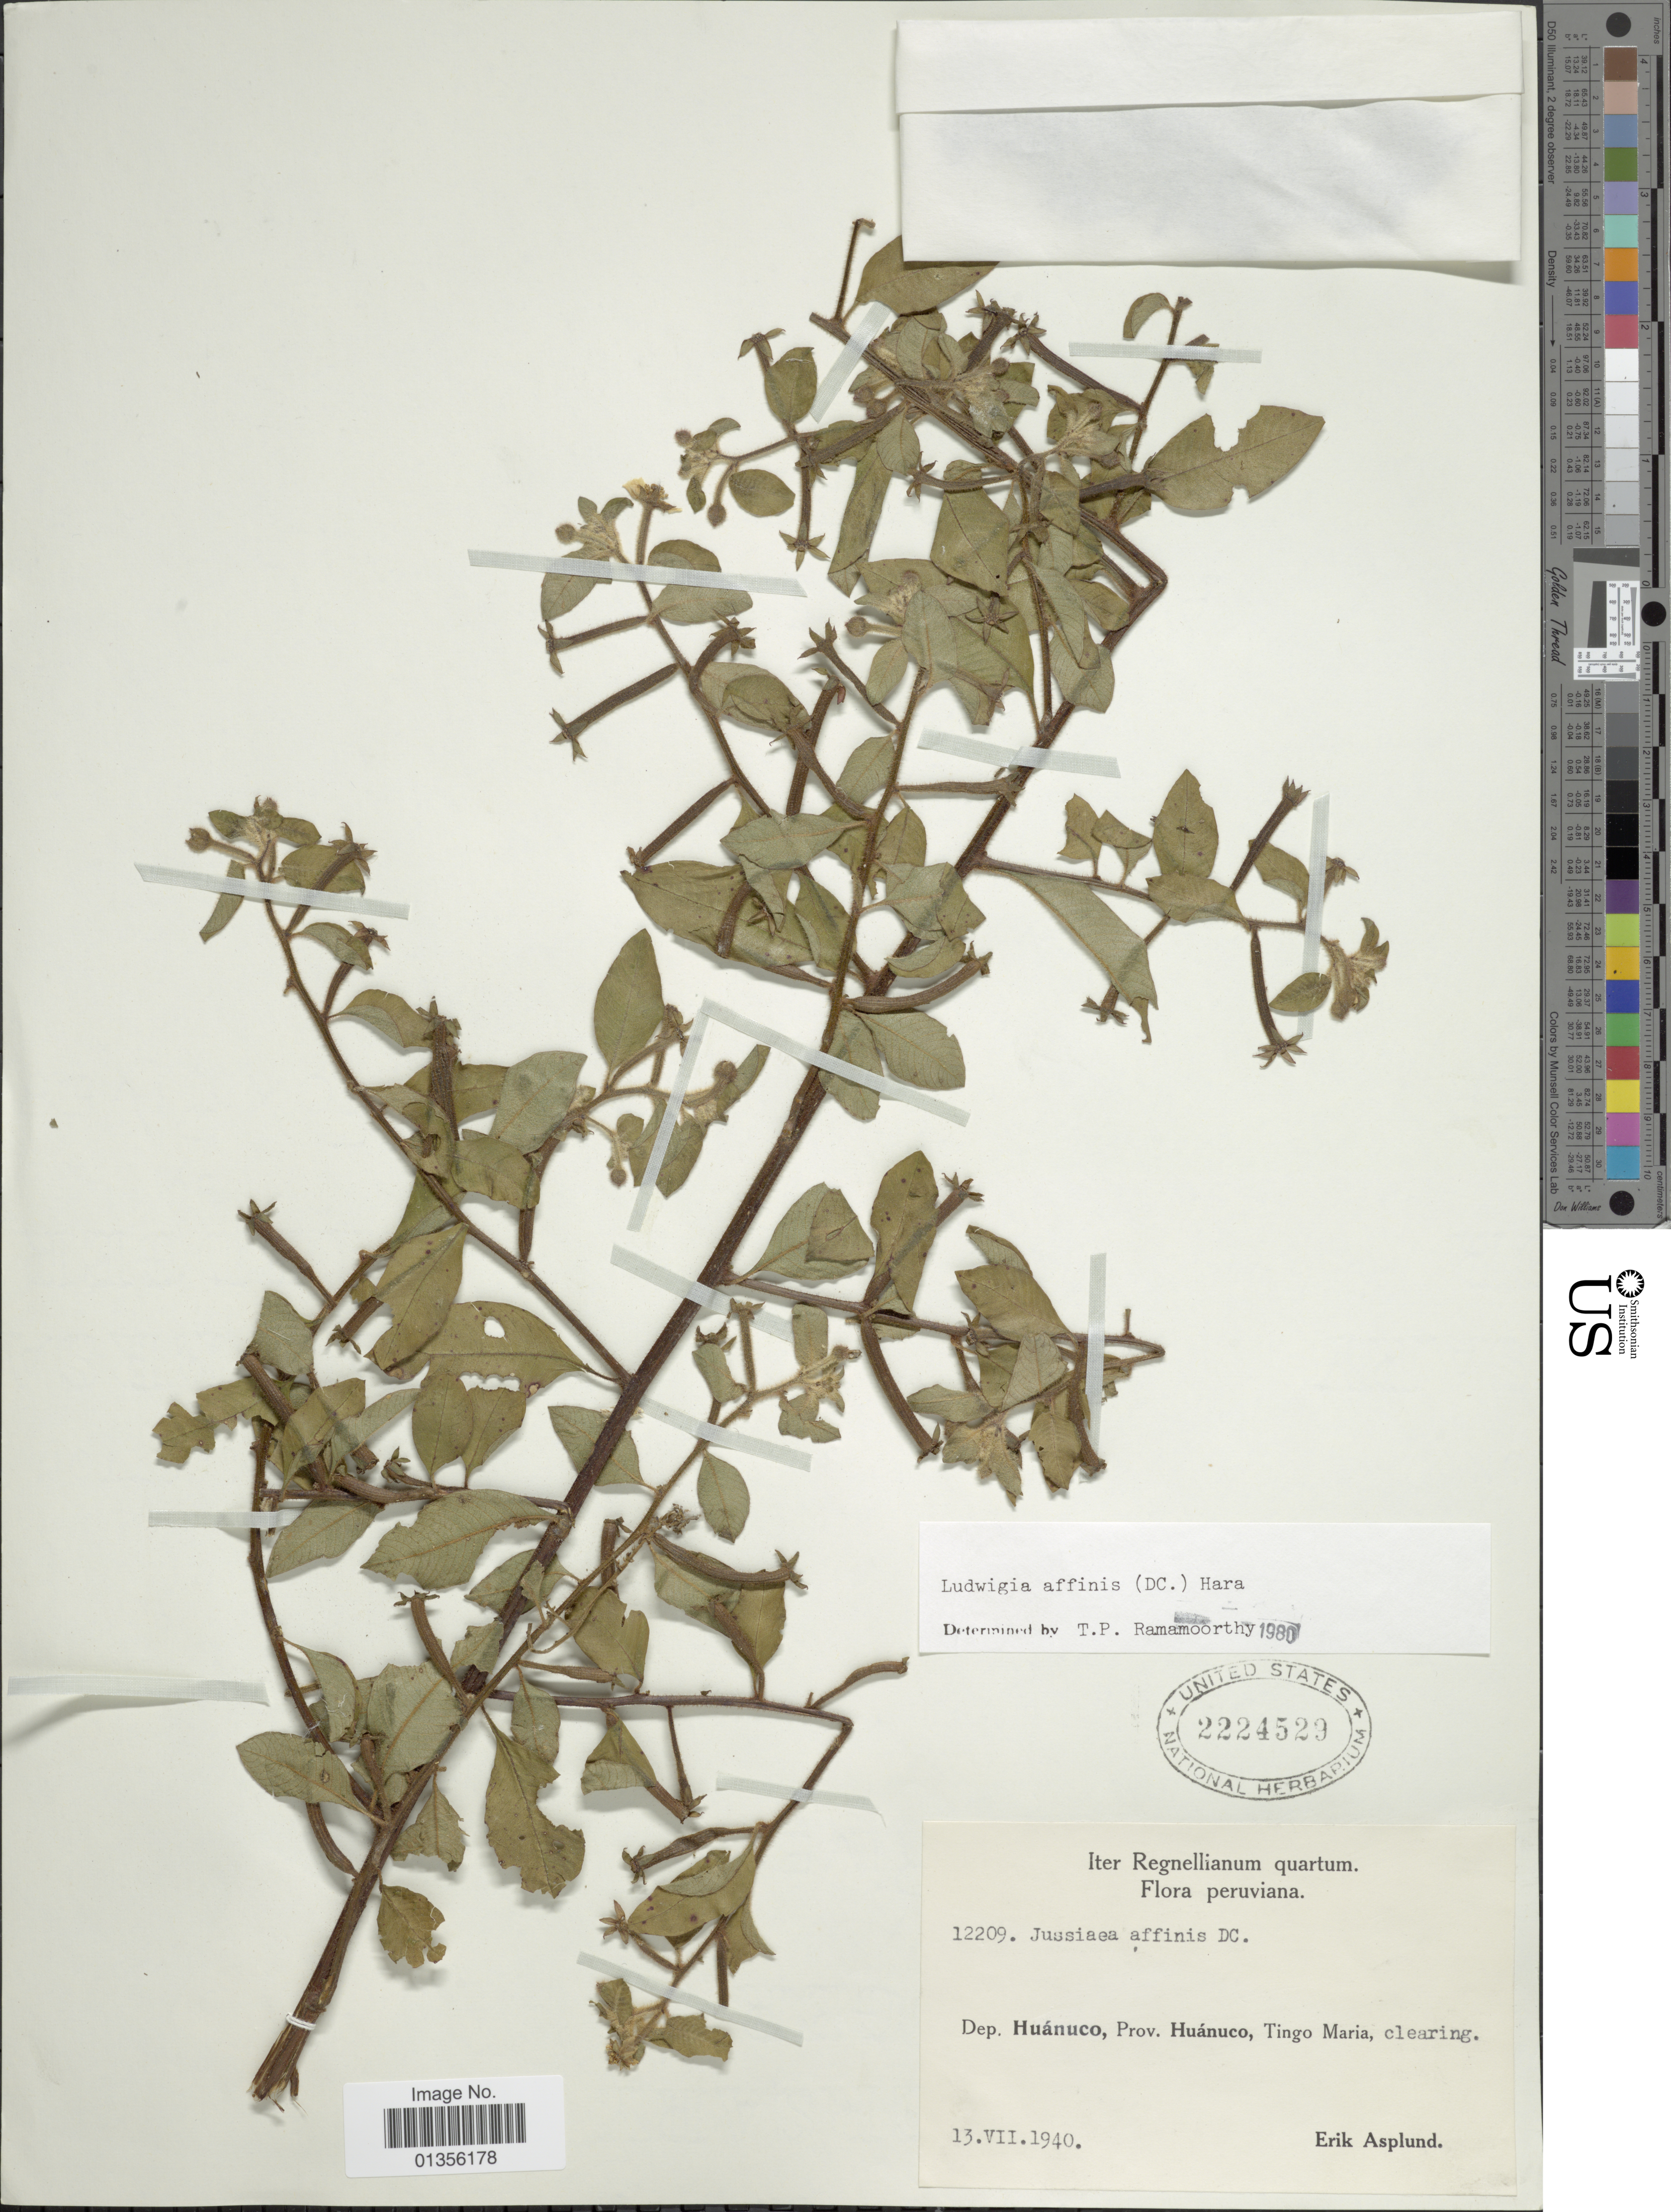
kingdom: Plantae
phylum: Tracheophyta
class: Magnoliopsida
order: Myrtales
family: Onagraceae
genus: Ludwigia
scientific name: Ludwigia affinis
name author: (DC.) H. Hara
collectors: E. Asplund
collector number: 12209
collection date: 1940-07-13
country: Peru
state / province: Huánuco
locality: Tingo Maria.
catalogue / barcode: US 2224529